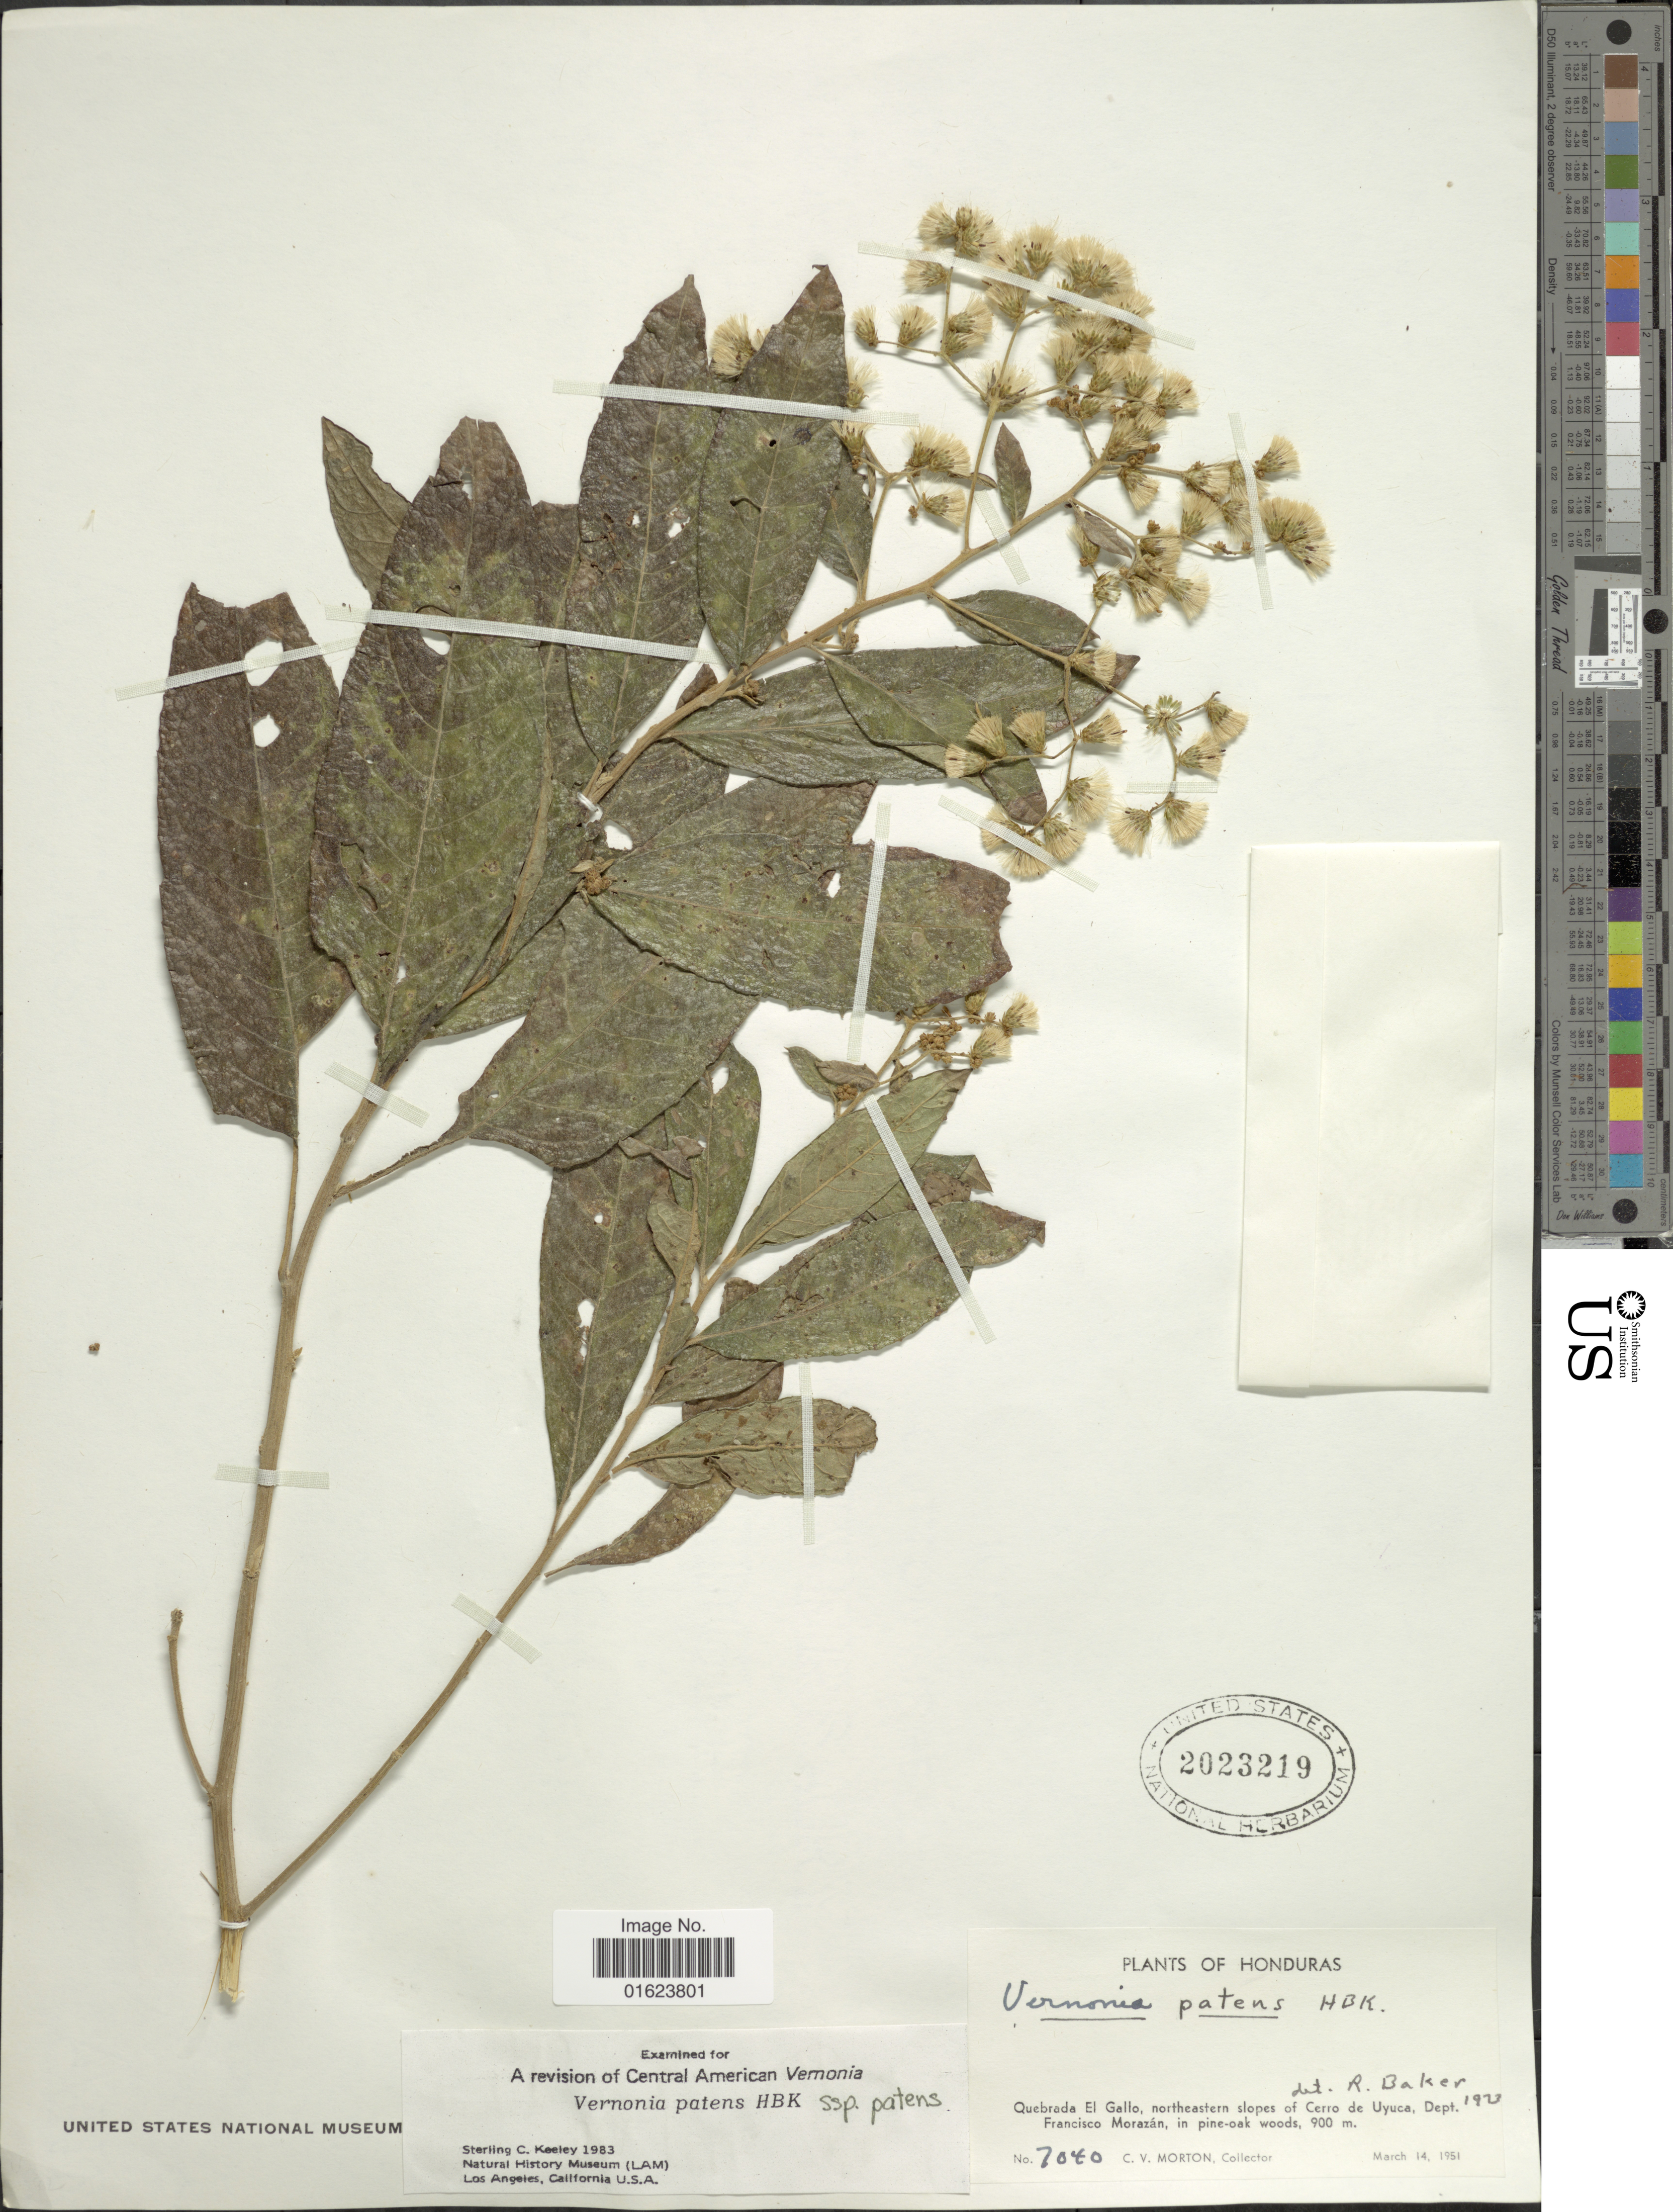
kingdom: Plantae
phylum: Tracheophyta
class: Magnoliopsida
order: Asterales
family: Asteraceae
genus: Vernonanthura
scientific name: Vernonanthura patens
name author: (Kunth) H. Rob.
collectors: C. V. Morton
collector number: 7040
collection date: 1951-03-14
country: Honduras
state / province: Fco. Morazán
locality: Quebrada El Gallo, northeastern slopes Cerro de Uyuca, Dept. Francisco Morazan.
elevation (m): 900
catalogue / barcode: US 2023219